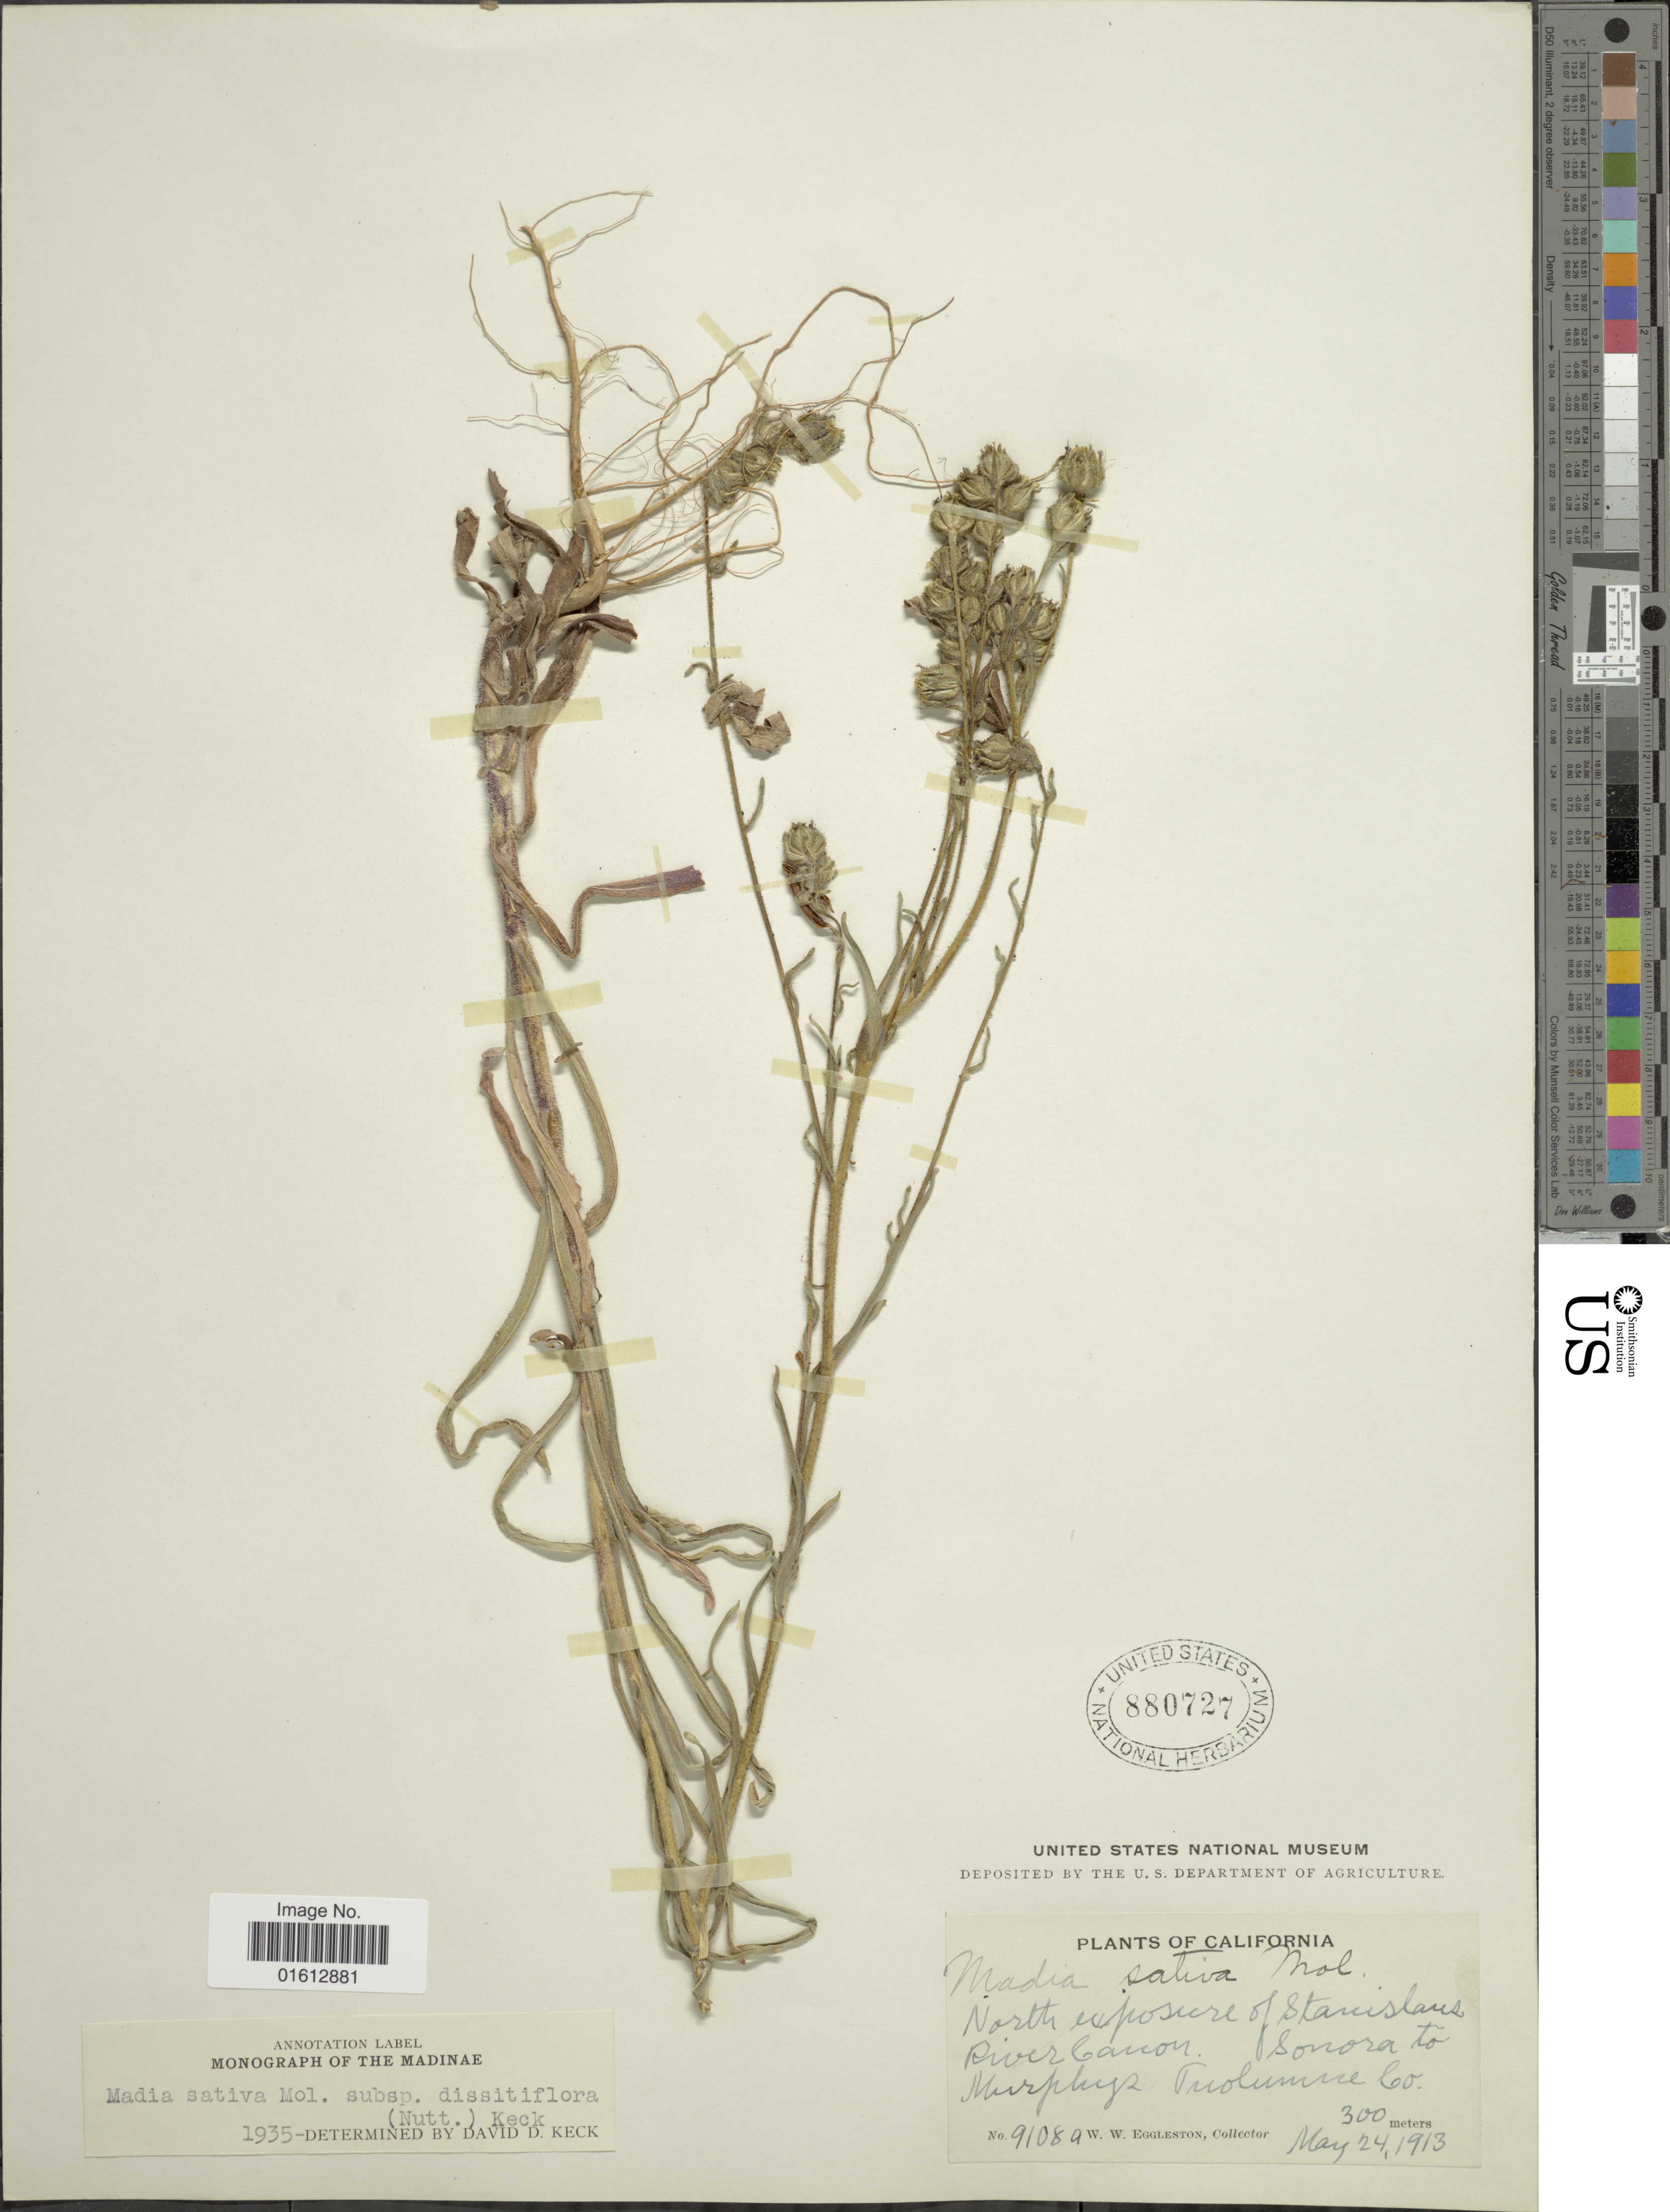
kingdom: Plantae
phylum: Tracheophyta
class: Magnoliopsida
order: Asterales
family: Asteraceae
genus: Madia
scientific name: Madia gracilis subsp. gracilis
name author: (Sm.) D.D. Keck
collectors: W. W. Eggleston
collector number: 9108a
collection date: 1913-05-24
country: United States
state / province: California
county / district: Toulumne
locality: California, north exposure of Stanislaus River canon, Sonora to Murphys.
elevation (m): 300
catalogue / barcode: US 880727